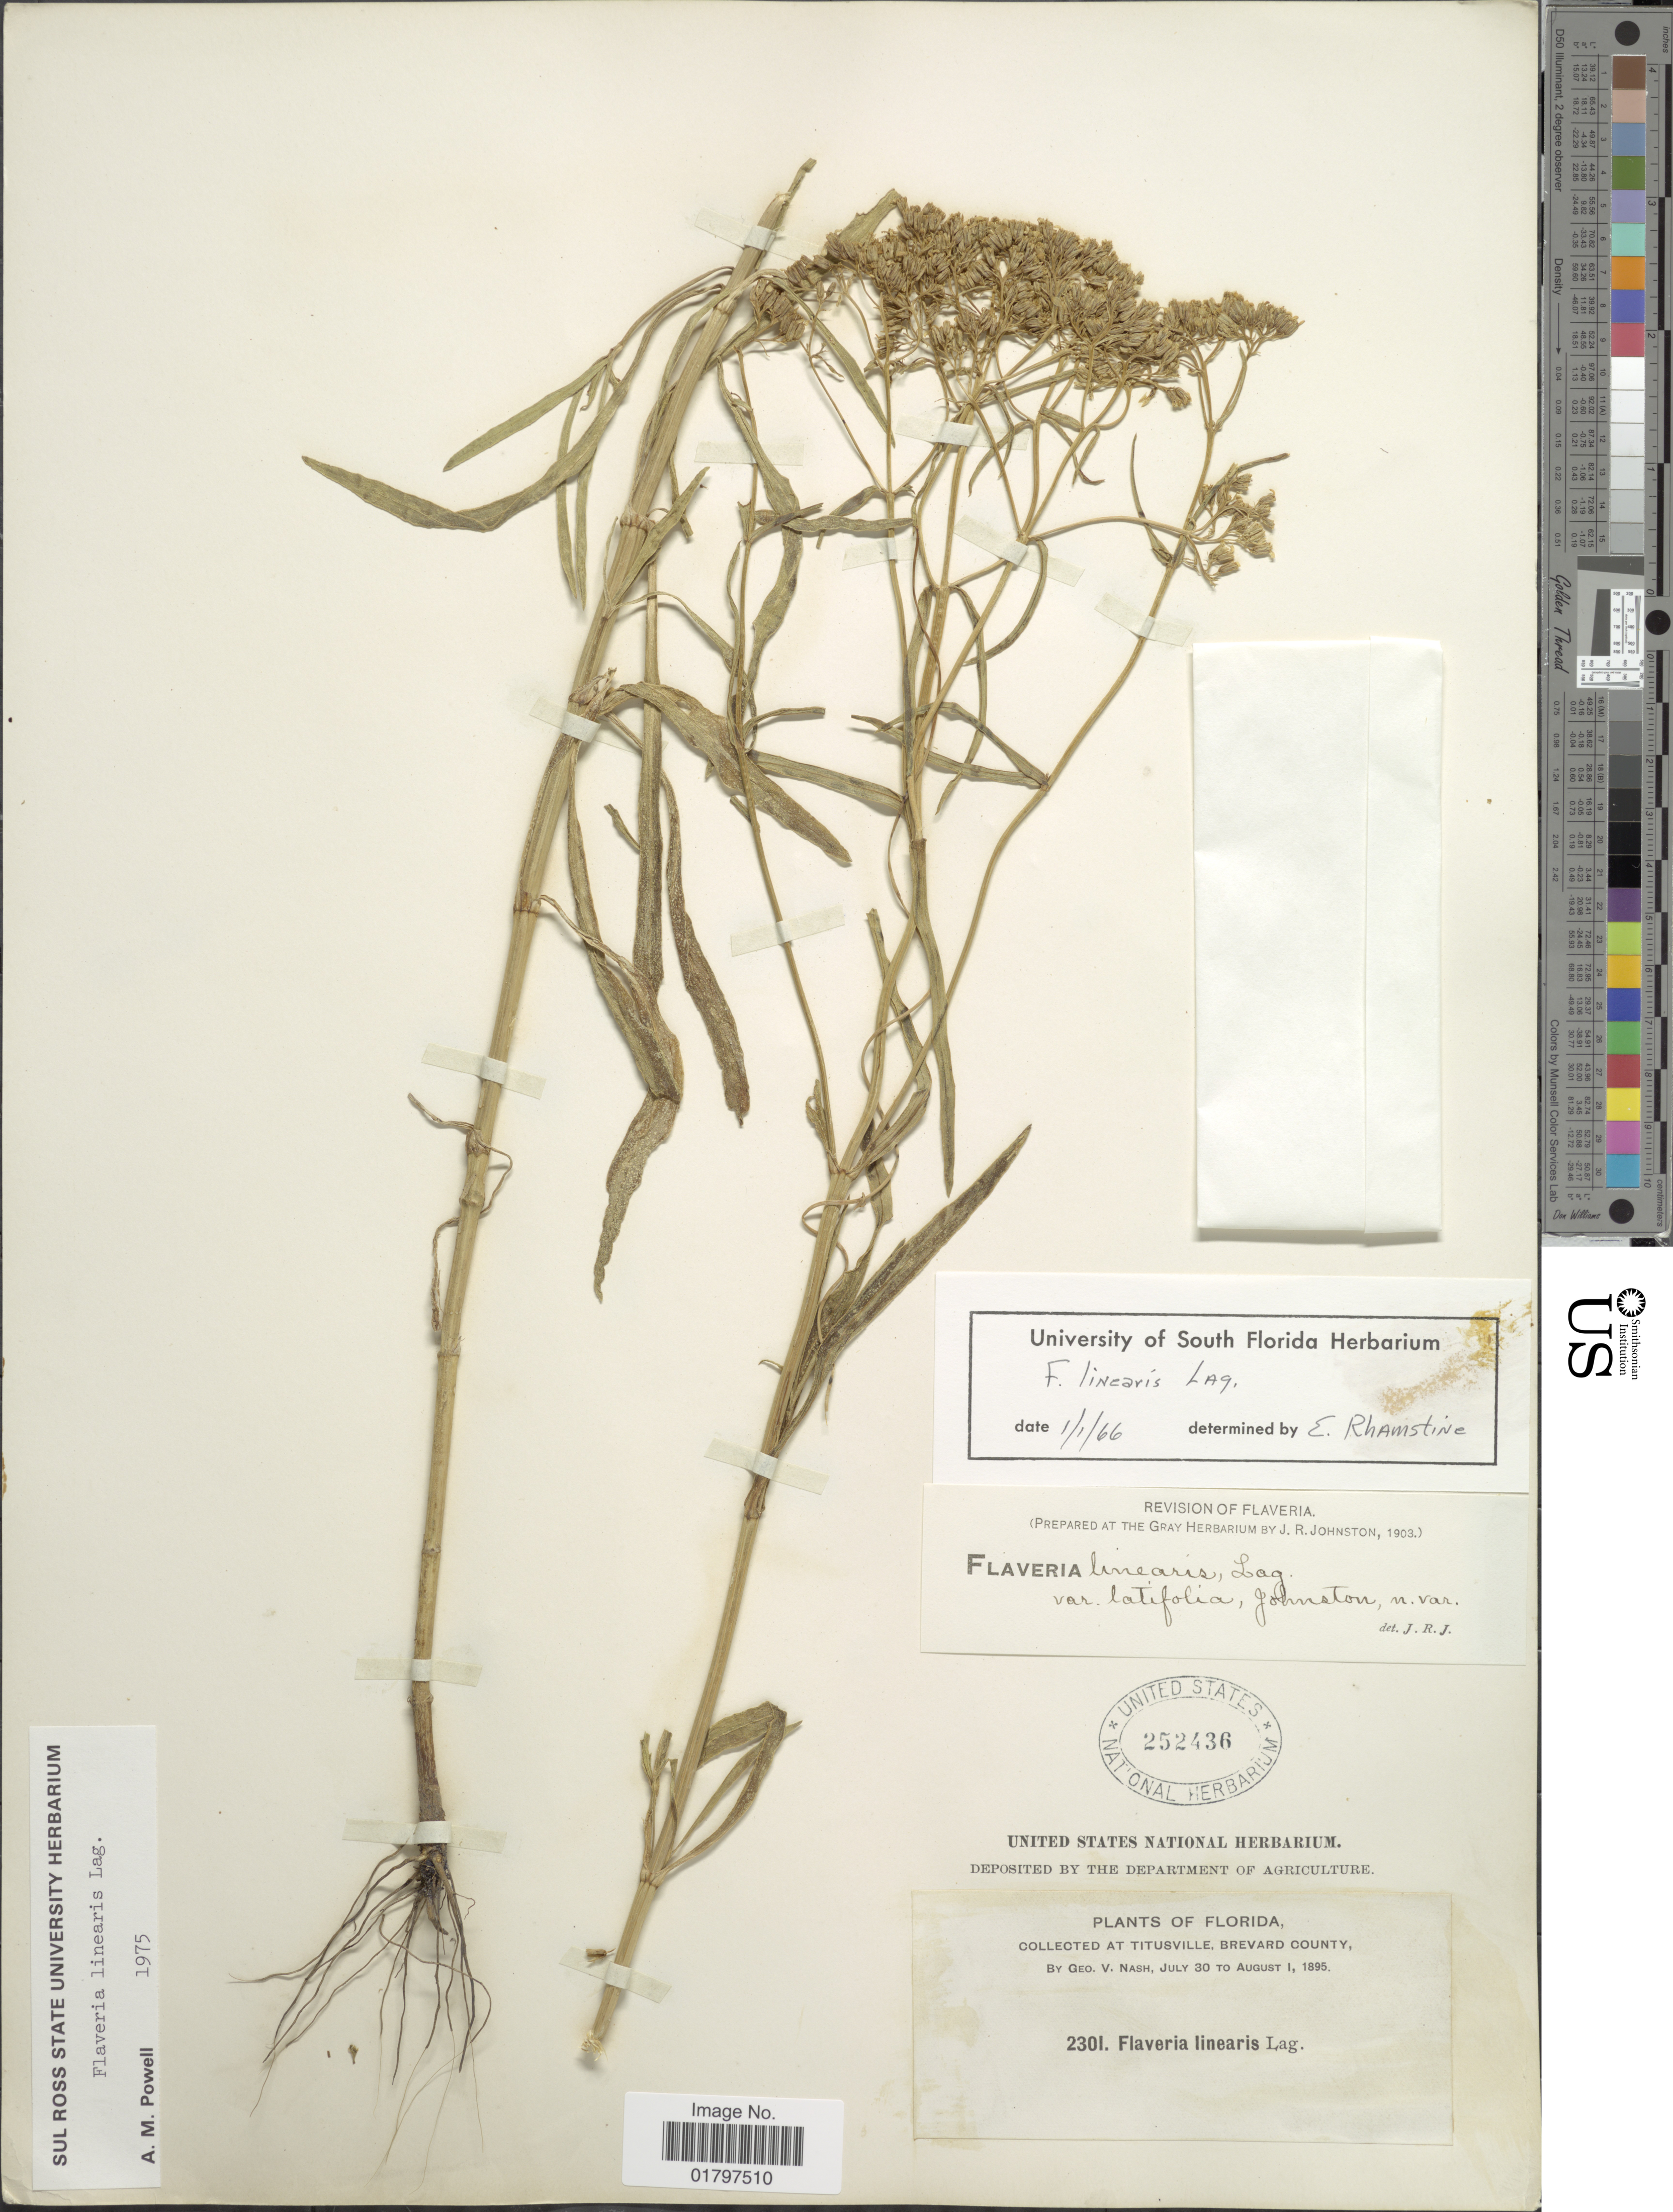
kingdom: Plantae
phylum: Tracheophyta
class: Magnoliopsida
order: Asterales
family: Asteraceae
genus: Flaveria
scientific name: Flaveria linearis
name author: Lag.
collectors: G. V. Nash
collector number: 2301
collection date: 1895-07-30/1895-08-01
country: United States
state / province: Florida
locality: At Titusville, Brevard County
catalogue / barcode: US 252436